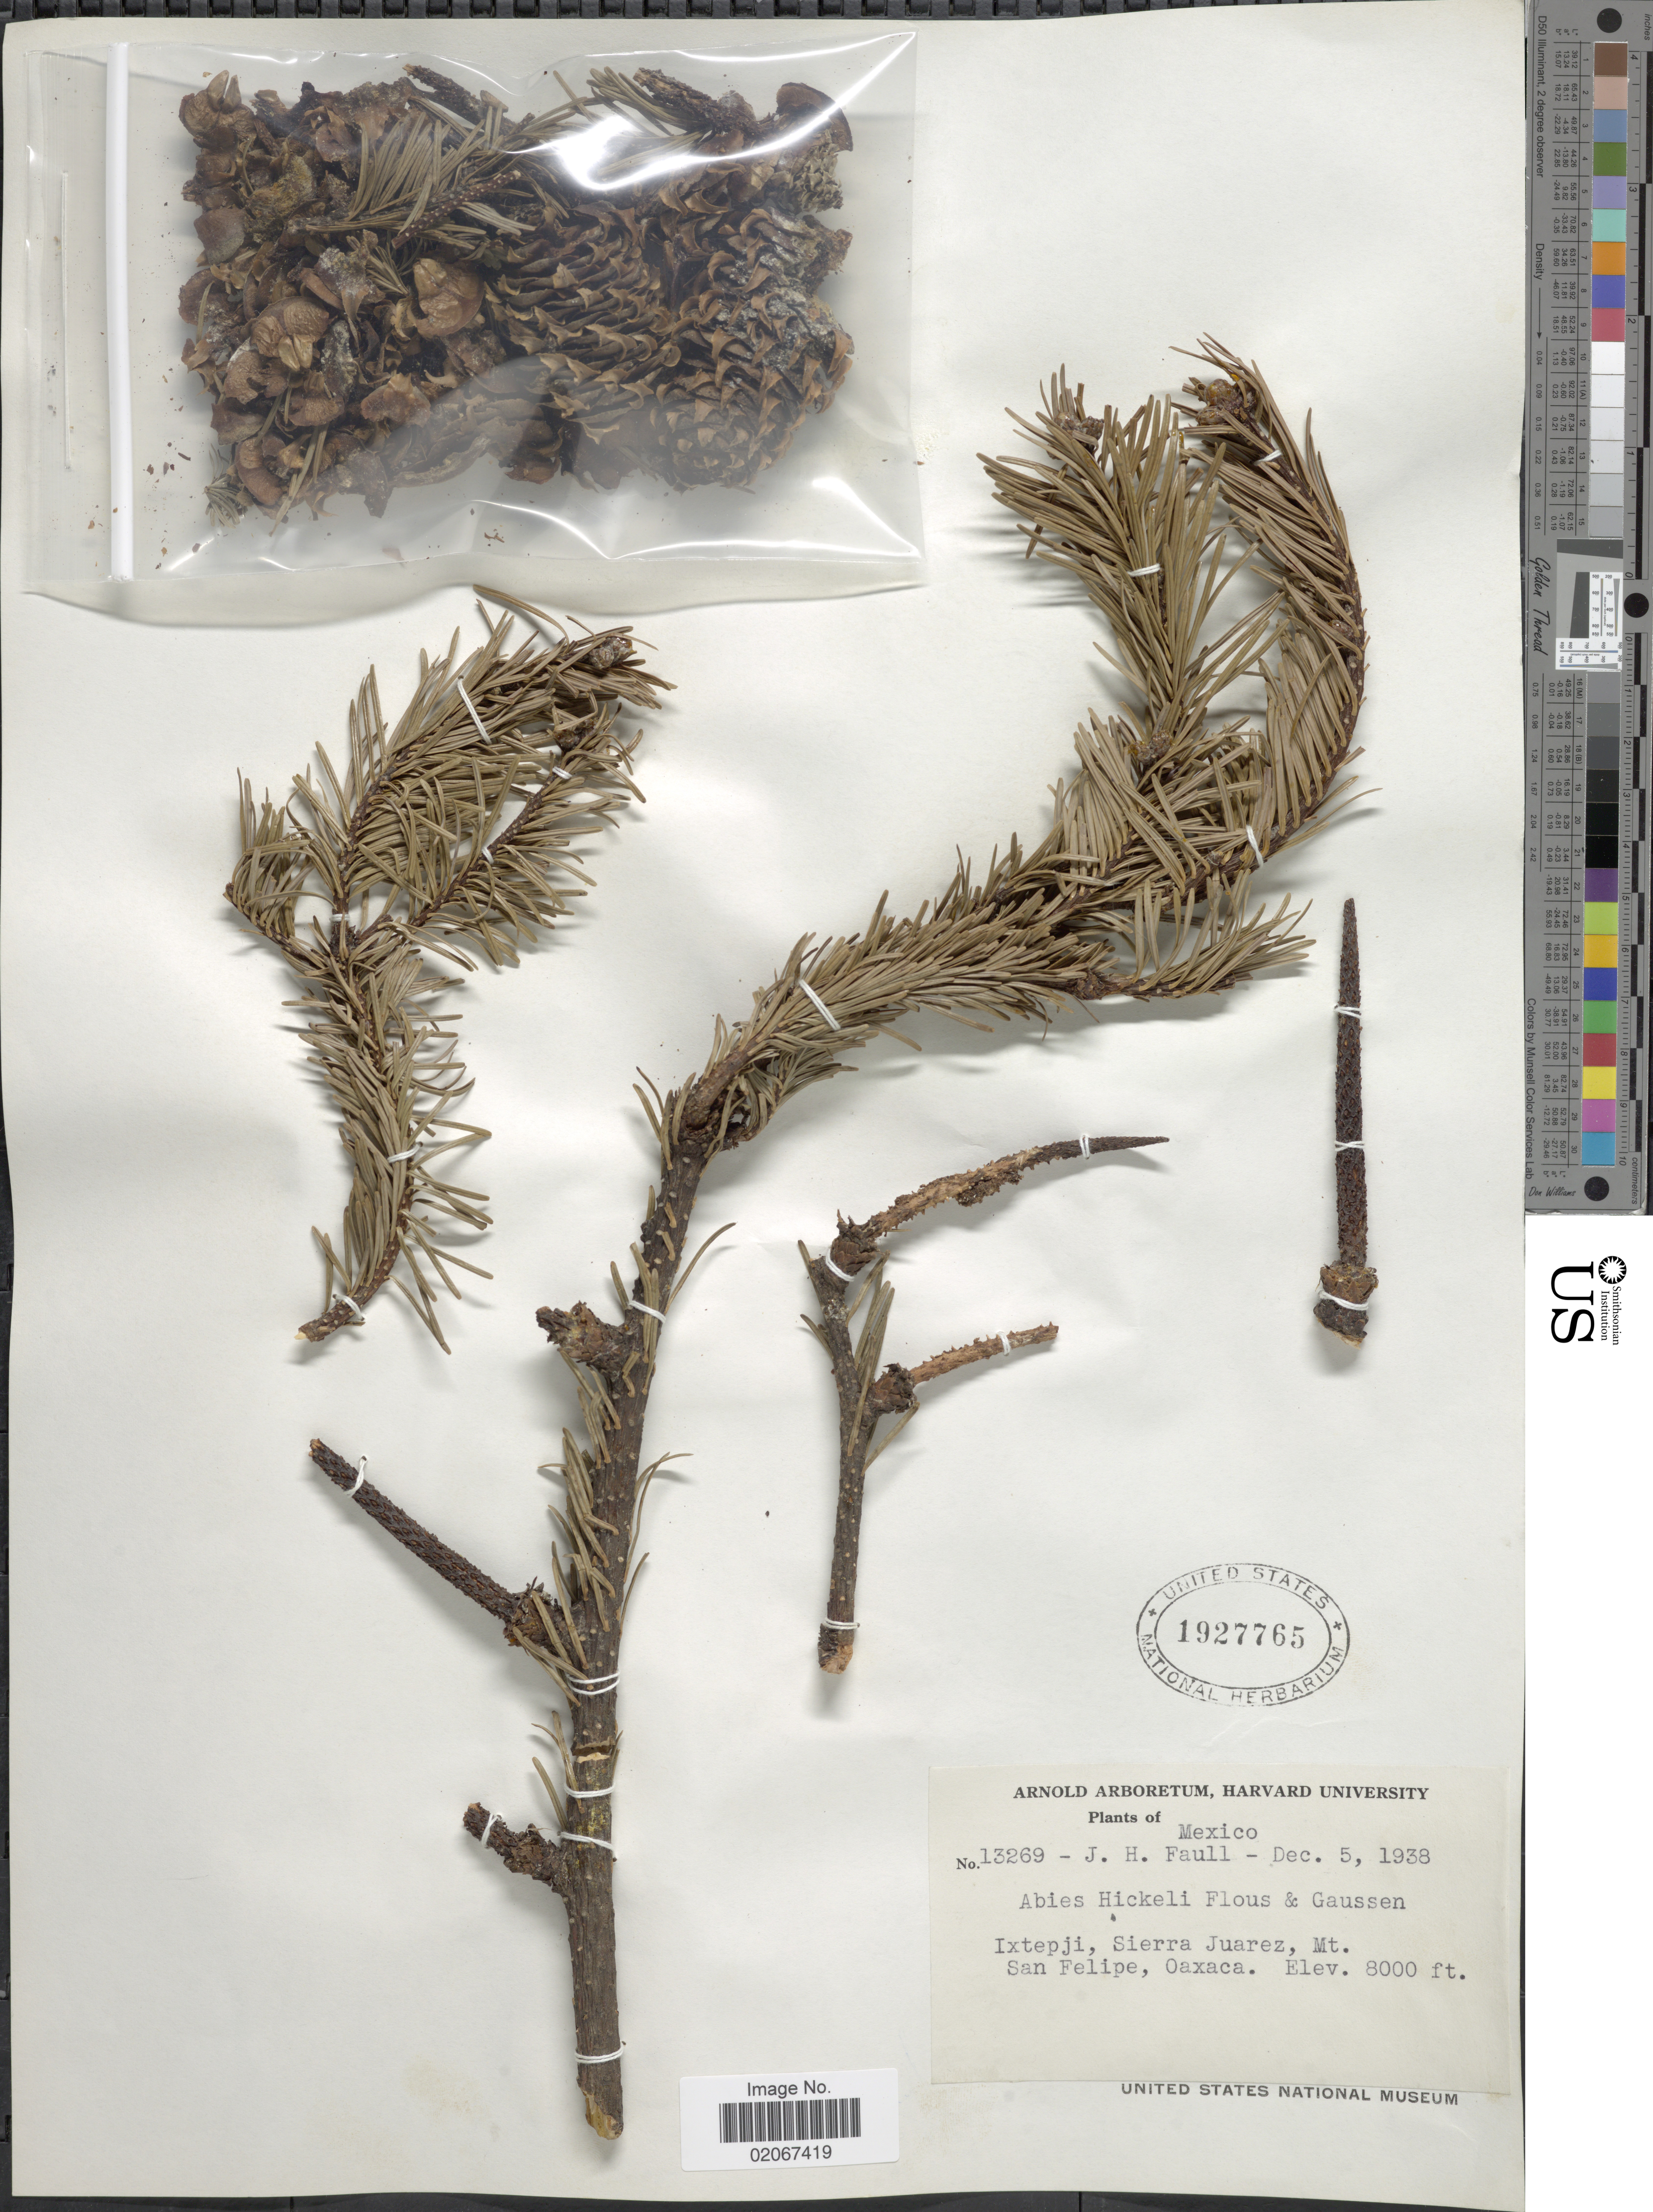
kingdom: Plantae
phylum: Tracheophyta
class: Pinopsida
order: Pinales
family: Pinaceae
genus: Abies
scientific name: Abies hickelii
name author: Flous & Gaussen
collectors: J. Faull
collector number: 13269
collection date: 1938-12-05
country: Mexico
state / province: Oaxaca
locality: Ixtepji, Sierra Juarez, Mt. San Felipe, Oaxaca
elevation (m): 2438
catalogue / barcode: US 1927765